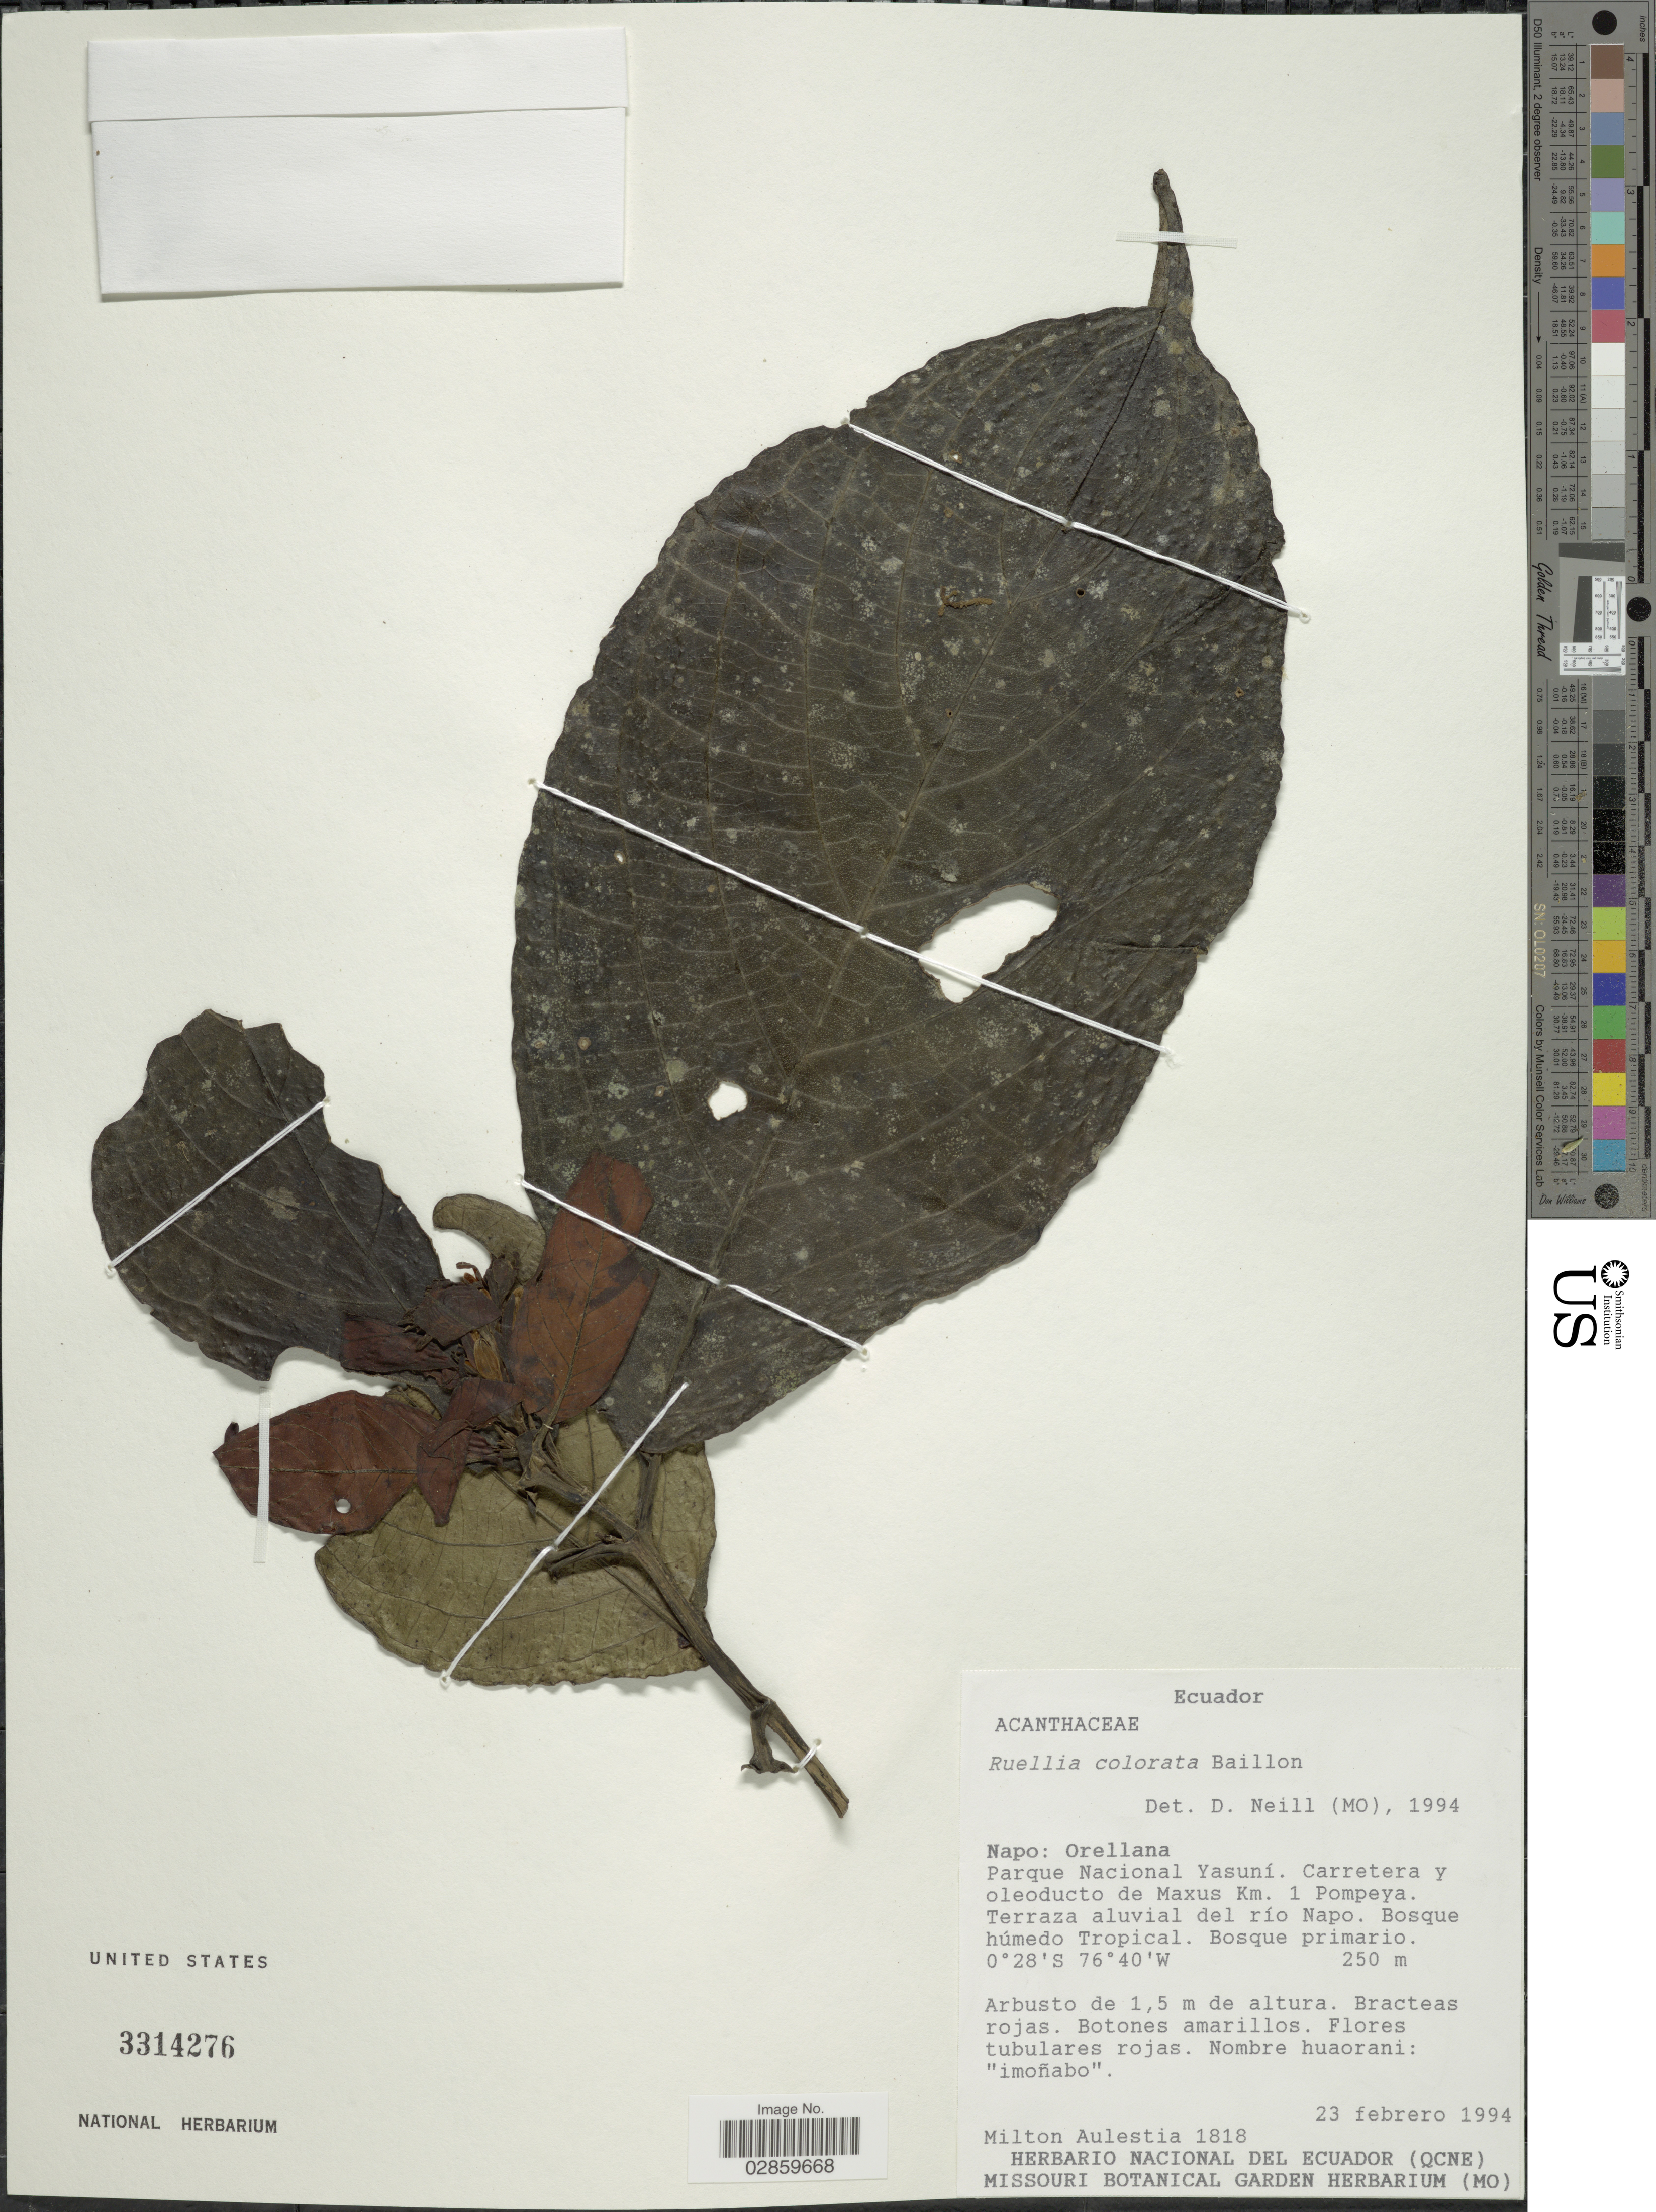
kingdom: Plantae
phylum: Tracheophyta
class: Magnoliopsida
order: Lamiales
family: Acanthaceae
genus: Ruellia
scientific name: Ruellia chartacea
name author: (T. Anderson) Wassh.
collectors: M. Aulestia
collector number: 1818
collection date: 1994-02-23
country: Ecuador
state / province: Napo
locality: Orellana. Parque Nacional Yasuní. Carretera y oleoducto de Maxus Km. 1 Pompeya. Terraza alluvial del río Napo.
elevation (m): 250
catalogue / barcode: US 3314276